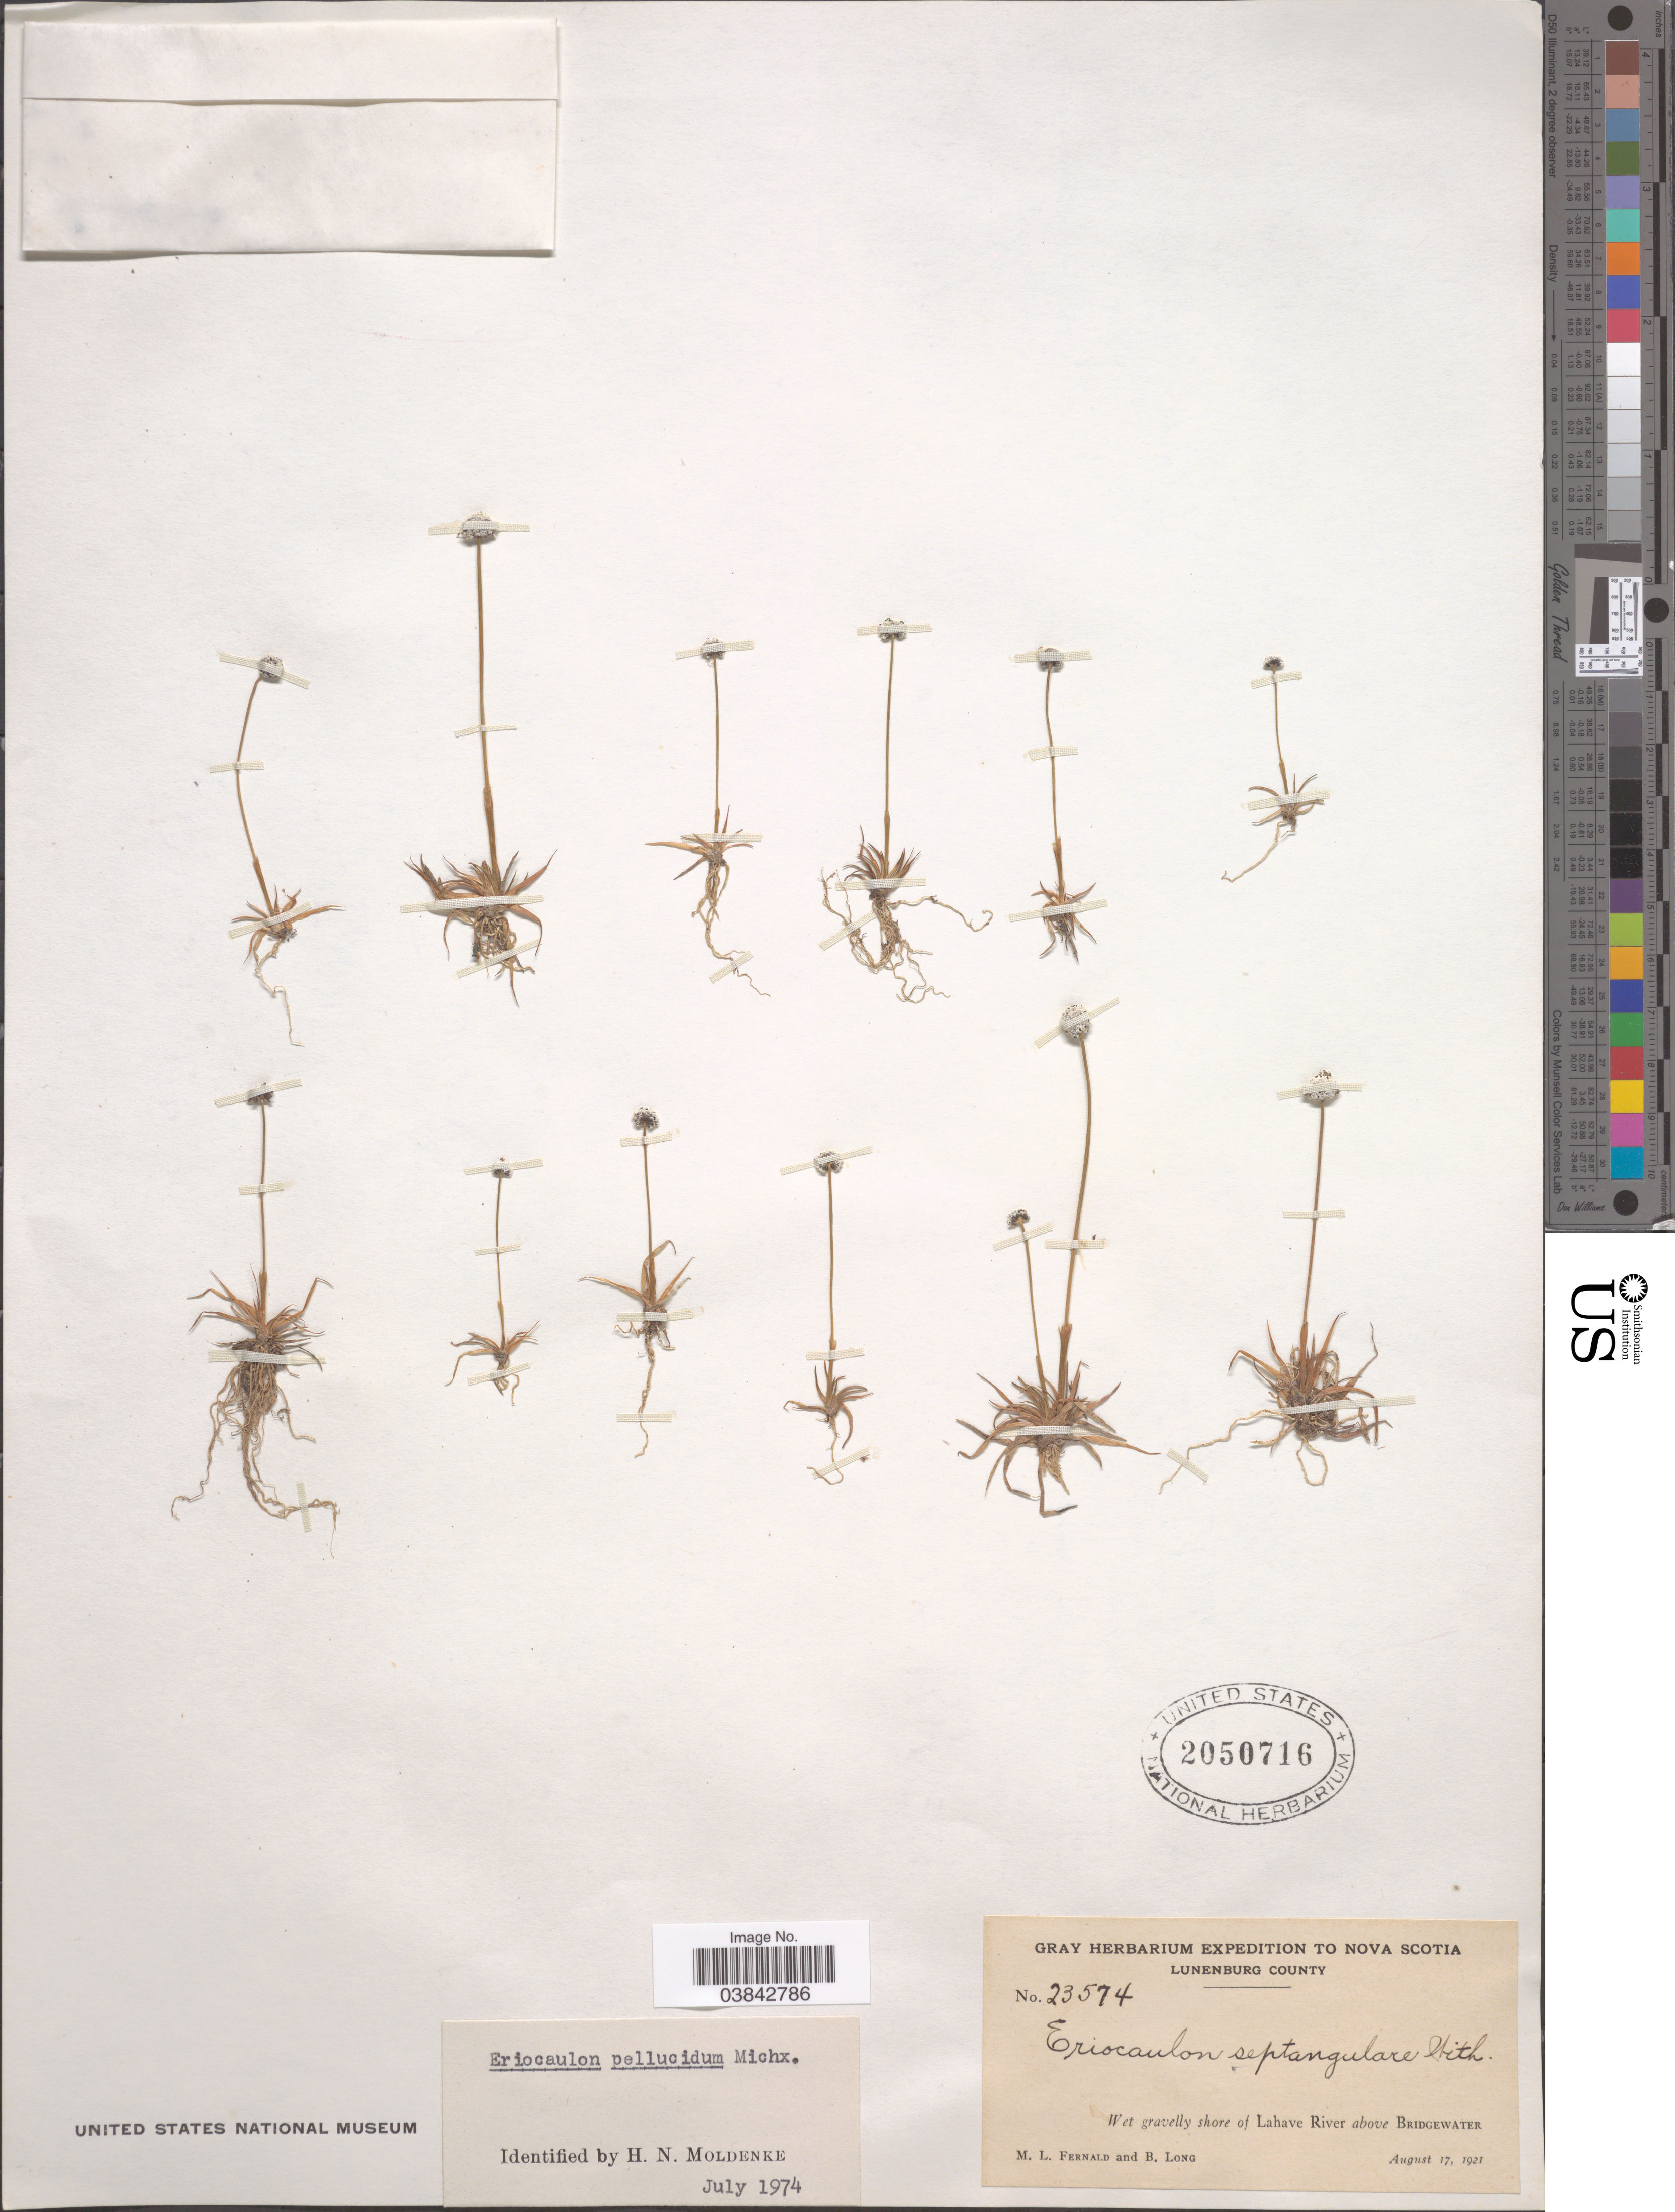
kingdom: Plantae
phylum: Tracheophyta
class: Liliopsida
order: Poales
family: Eriocaulaceae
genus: Eriocaulon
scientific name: Eriocaulon aquaticum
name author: (Hill) Druce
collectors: M. L. Fernald & B. Long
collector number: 23574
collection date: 1921-08-17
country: Canada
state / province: Nova Scotia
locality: Lunenburg County. Wet gravelly shore of Lahave River above Bridgewater.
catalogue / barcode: US 2050716